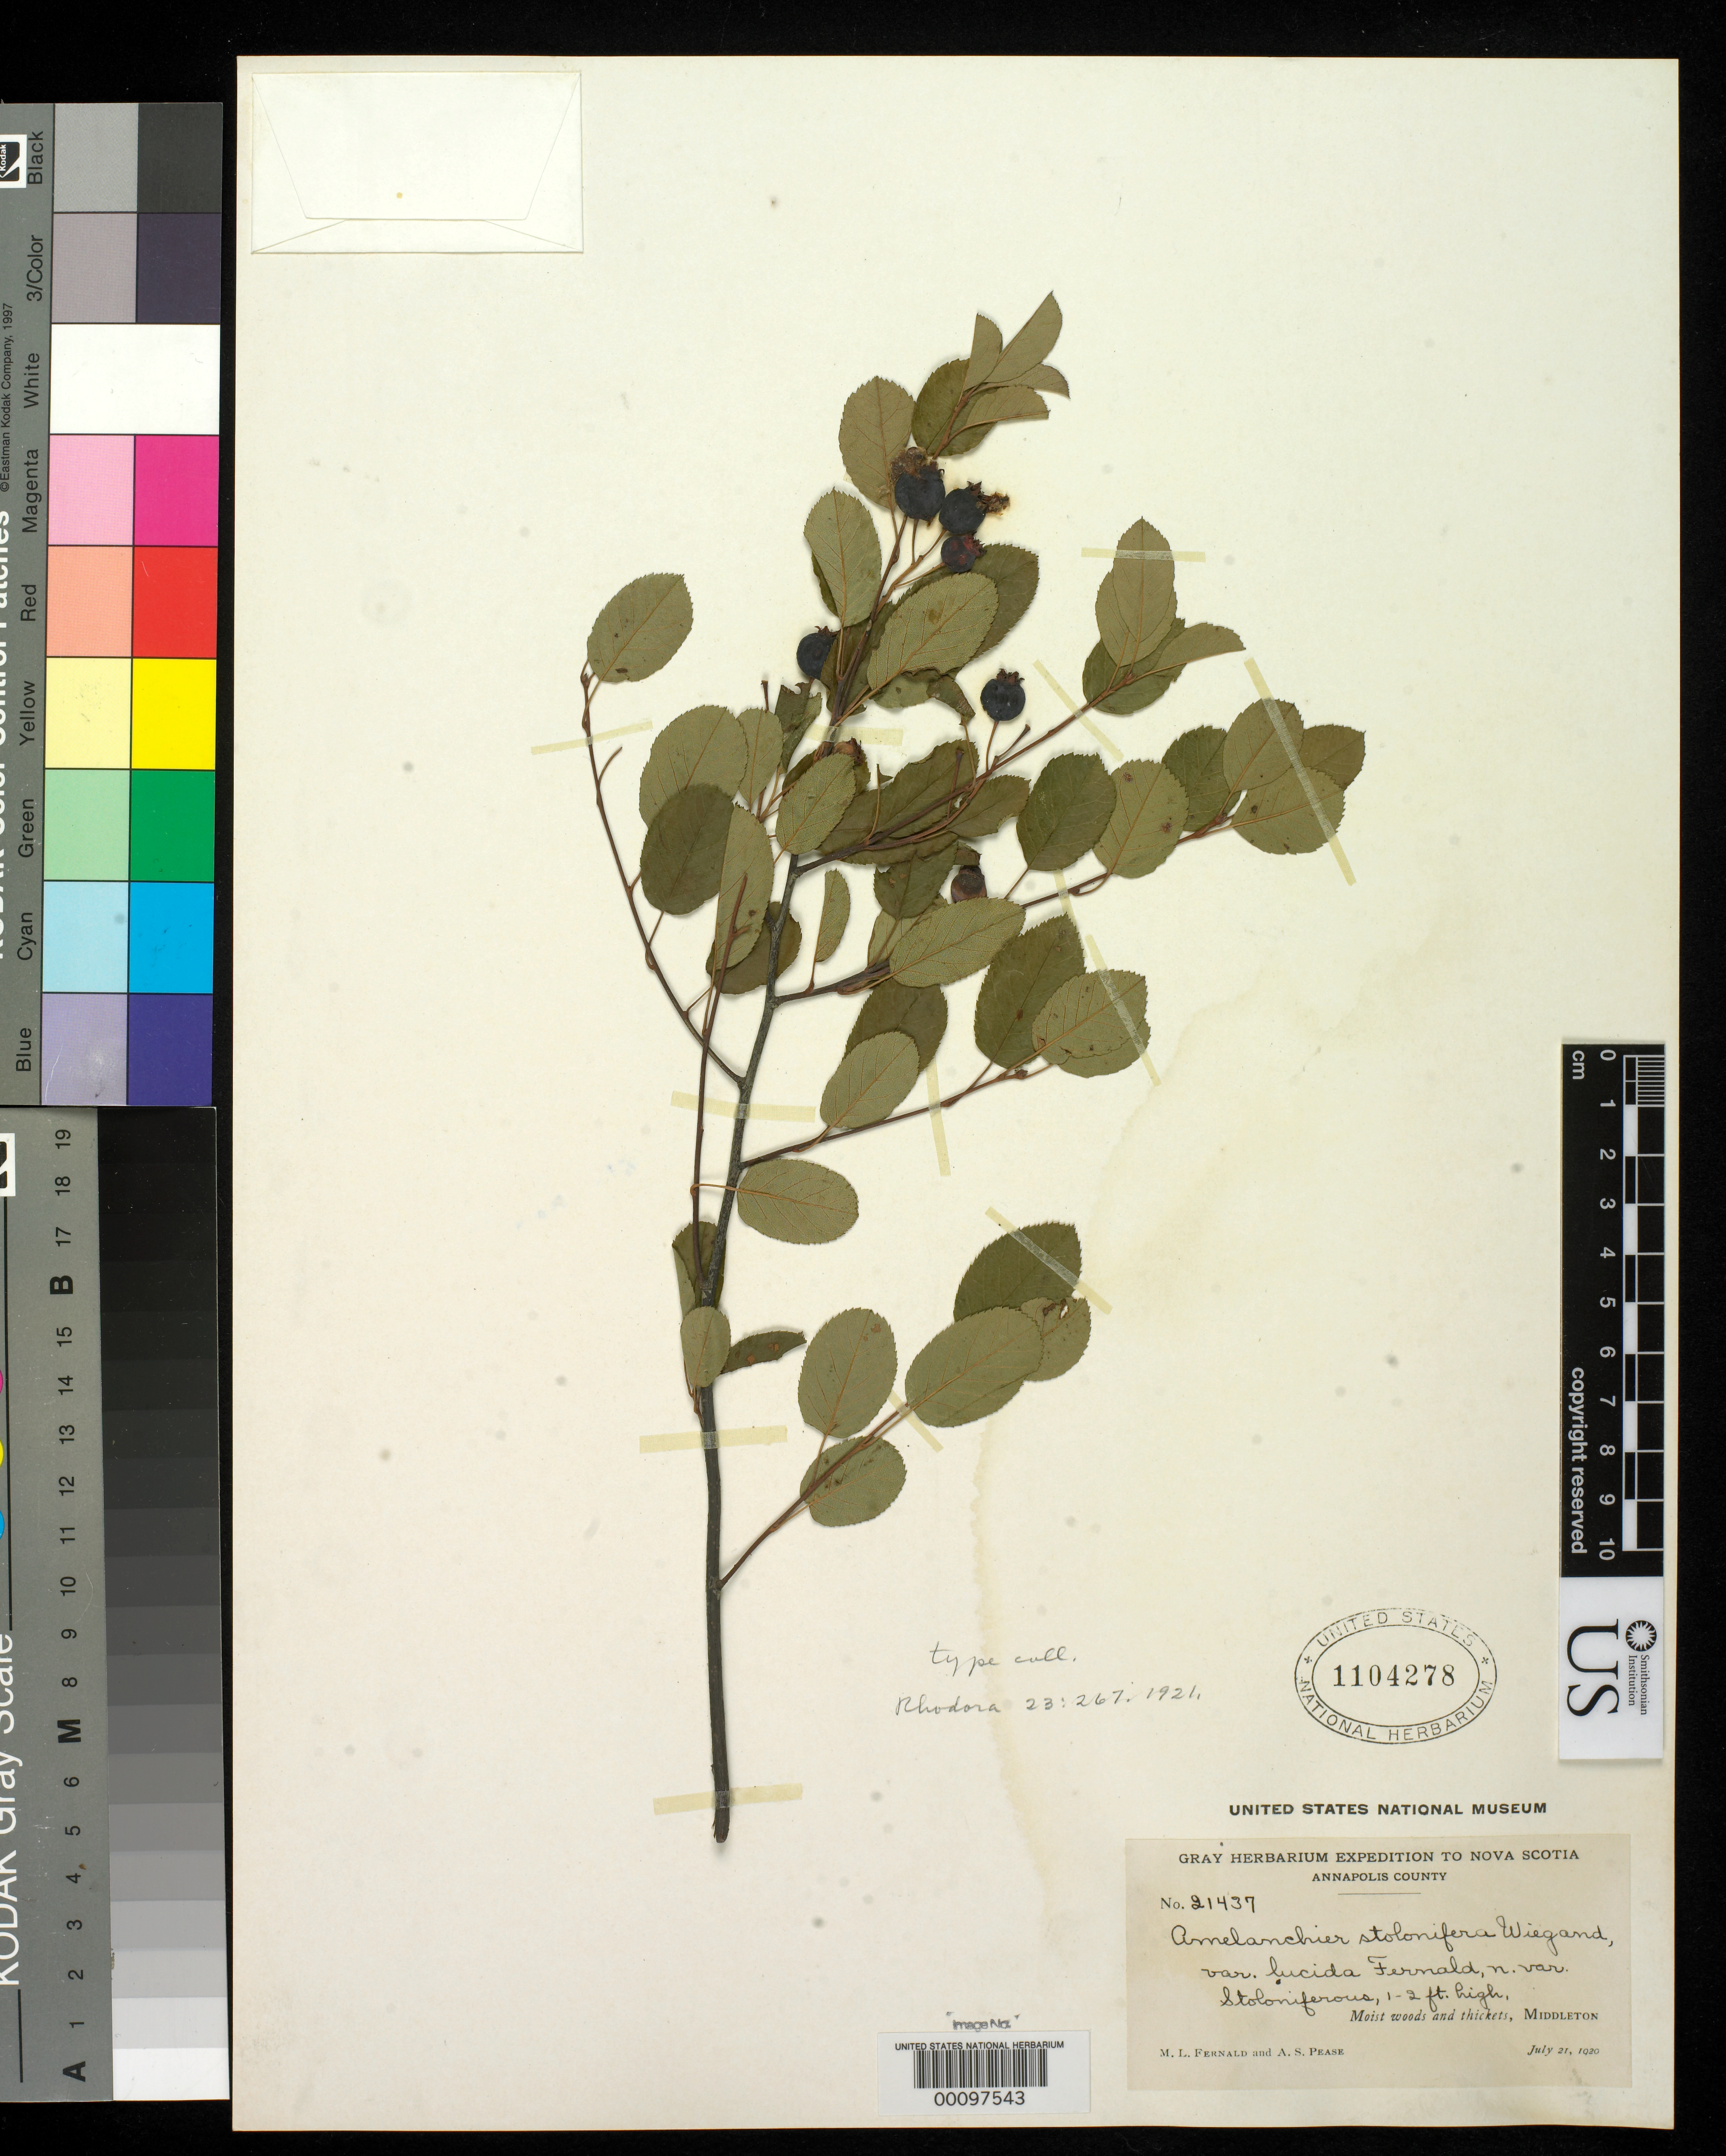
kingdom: Plantae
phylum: Tracheophyta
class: Magnoliopsida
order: Rosales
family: Rosaceae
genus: Amelanchier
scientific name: Amelanchier stolonifera var. lucida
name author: Fernald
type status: Isotype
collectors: M. L. Fernald & A. S. Pease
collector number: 21437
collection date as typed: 27 Jul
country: Canada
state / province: Nova Scotia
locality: Middleton.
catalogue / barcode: US 1104278